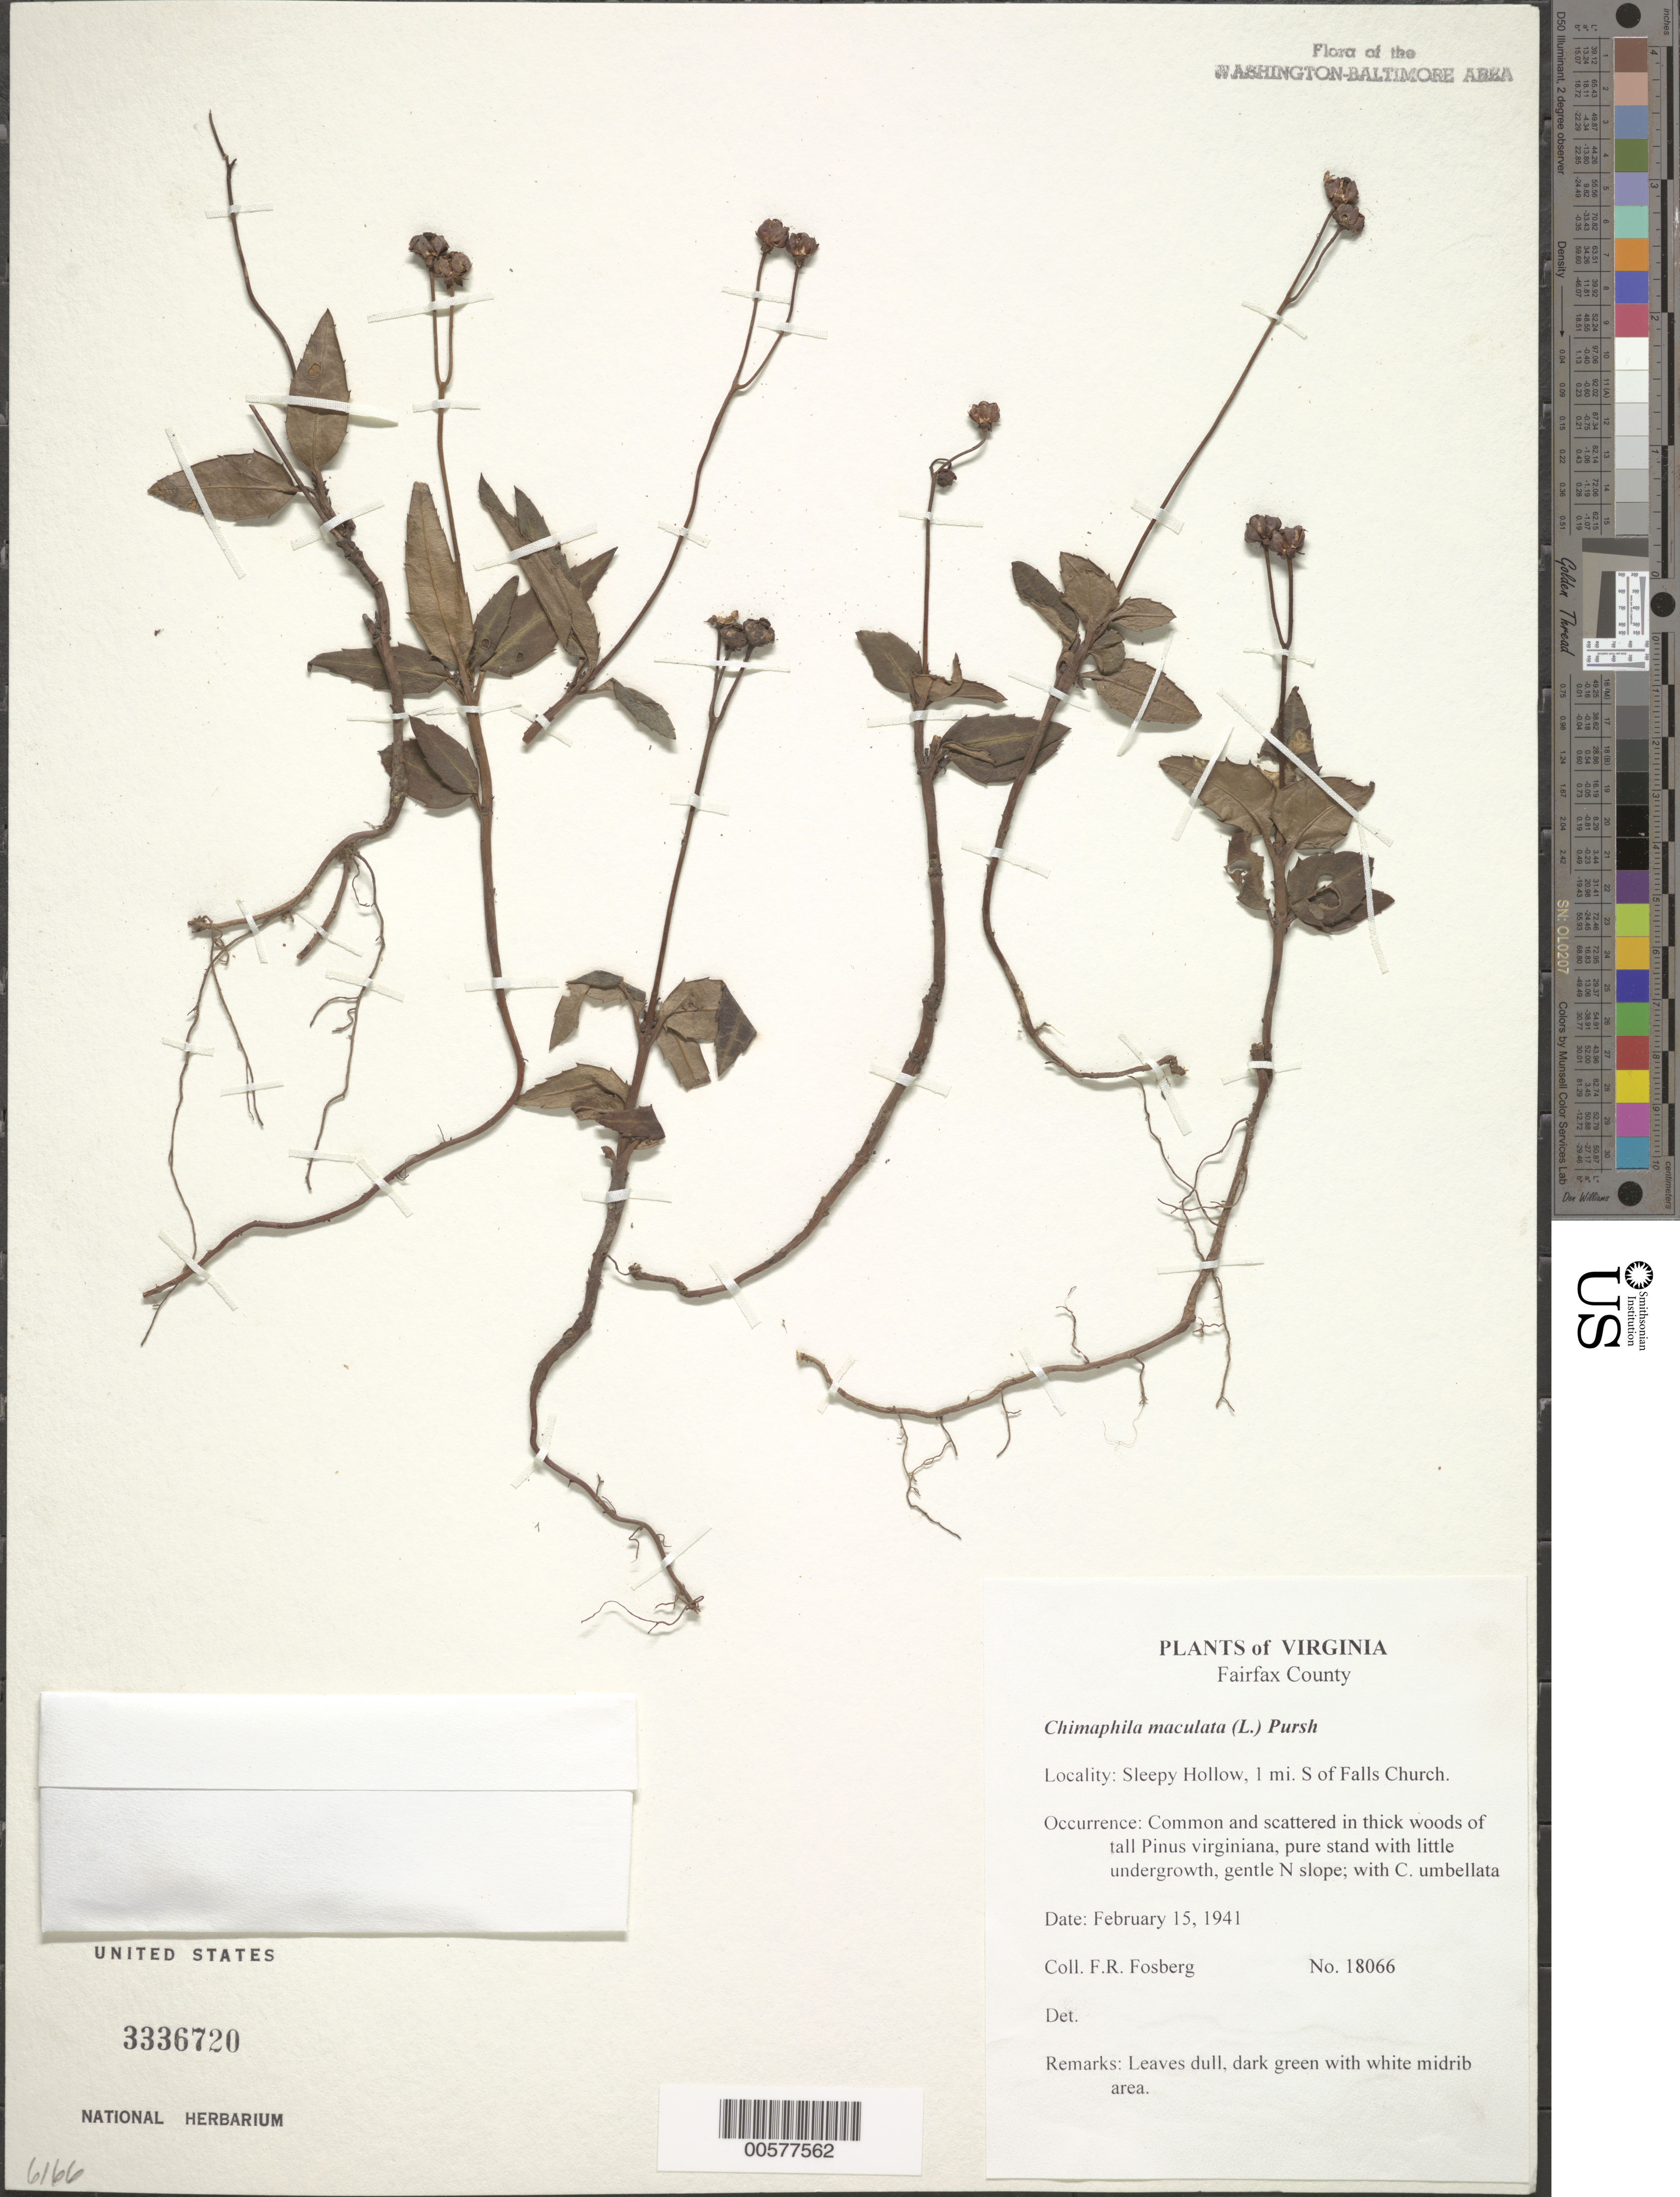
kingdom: Plantae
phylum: Tracheophyta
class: Magnoliopsida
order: Ericales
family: Ericaceae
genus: Chimaphila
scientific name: Chimaphila maculata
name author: (L.) Pursh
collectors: F. R. Fosberg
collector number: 18066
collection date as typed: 15 Feb 1941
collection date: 1941-02-15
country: United States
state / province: Virginia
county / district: Fairfax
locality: Sleepy Hollow, 1 mi. S of Falls Church.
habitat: S slope in pasture.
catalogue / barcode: US 3336720